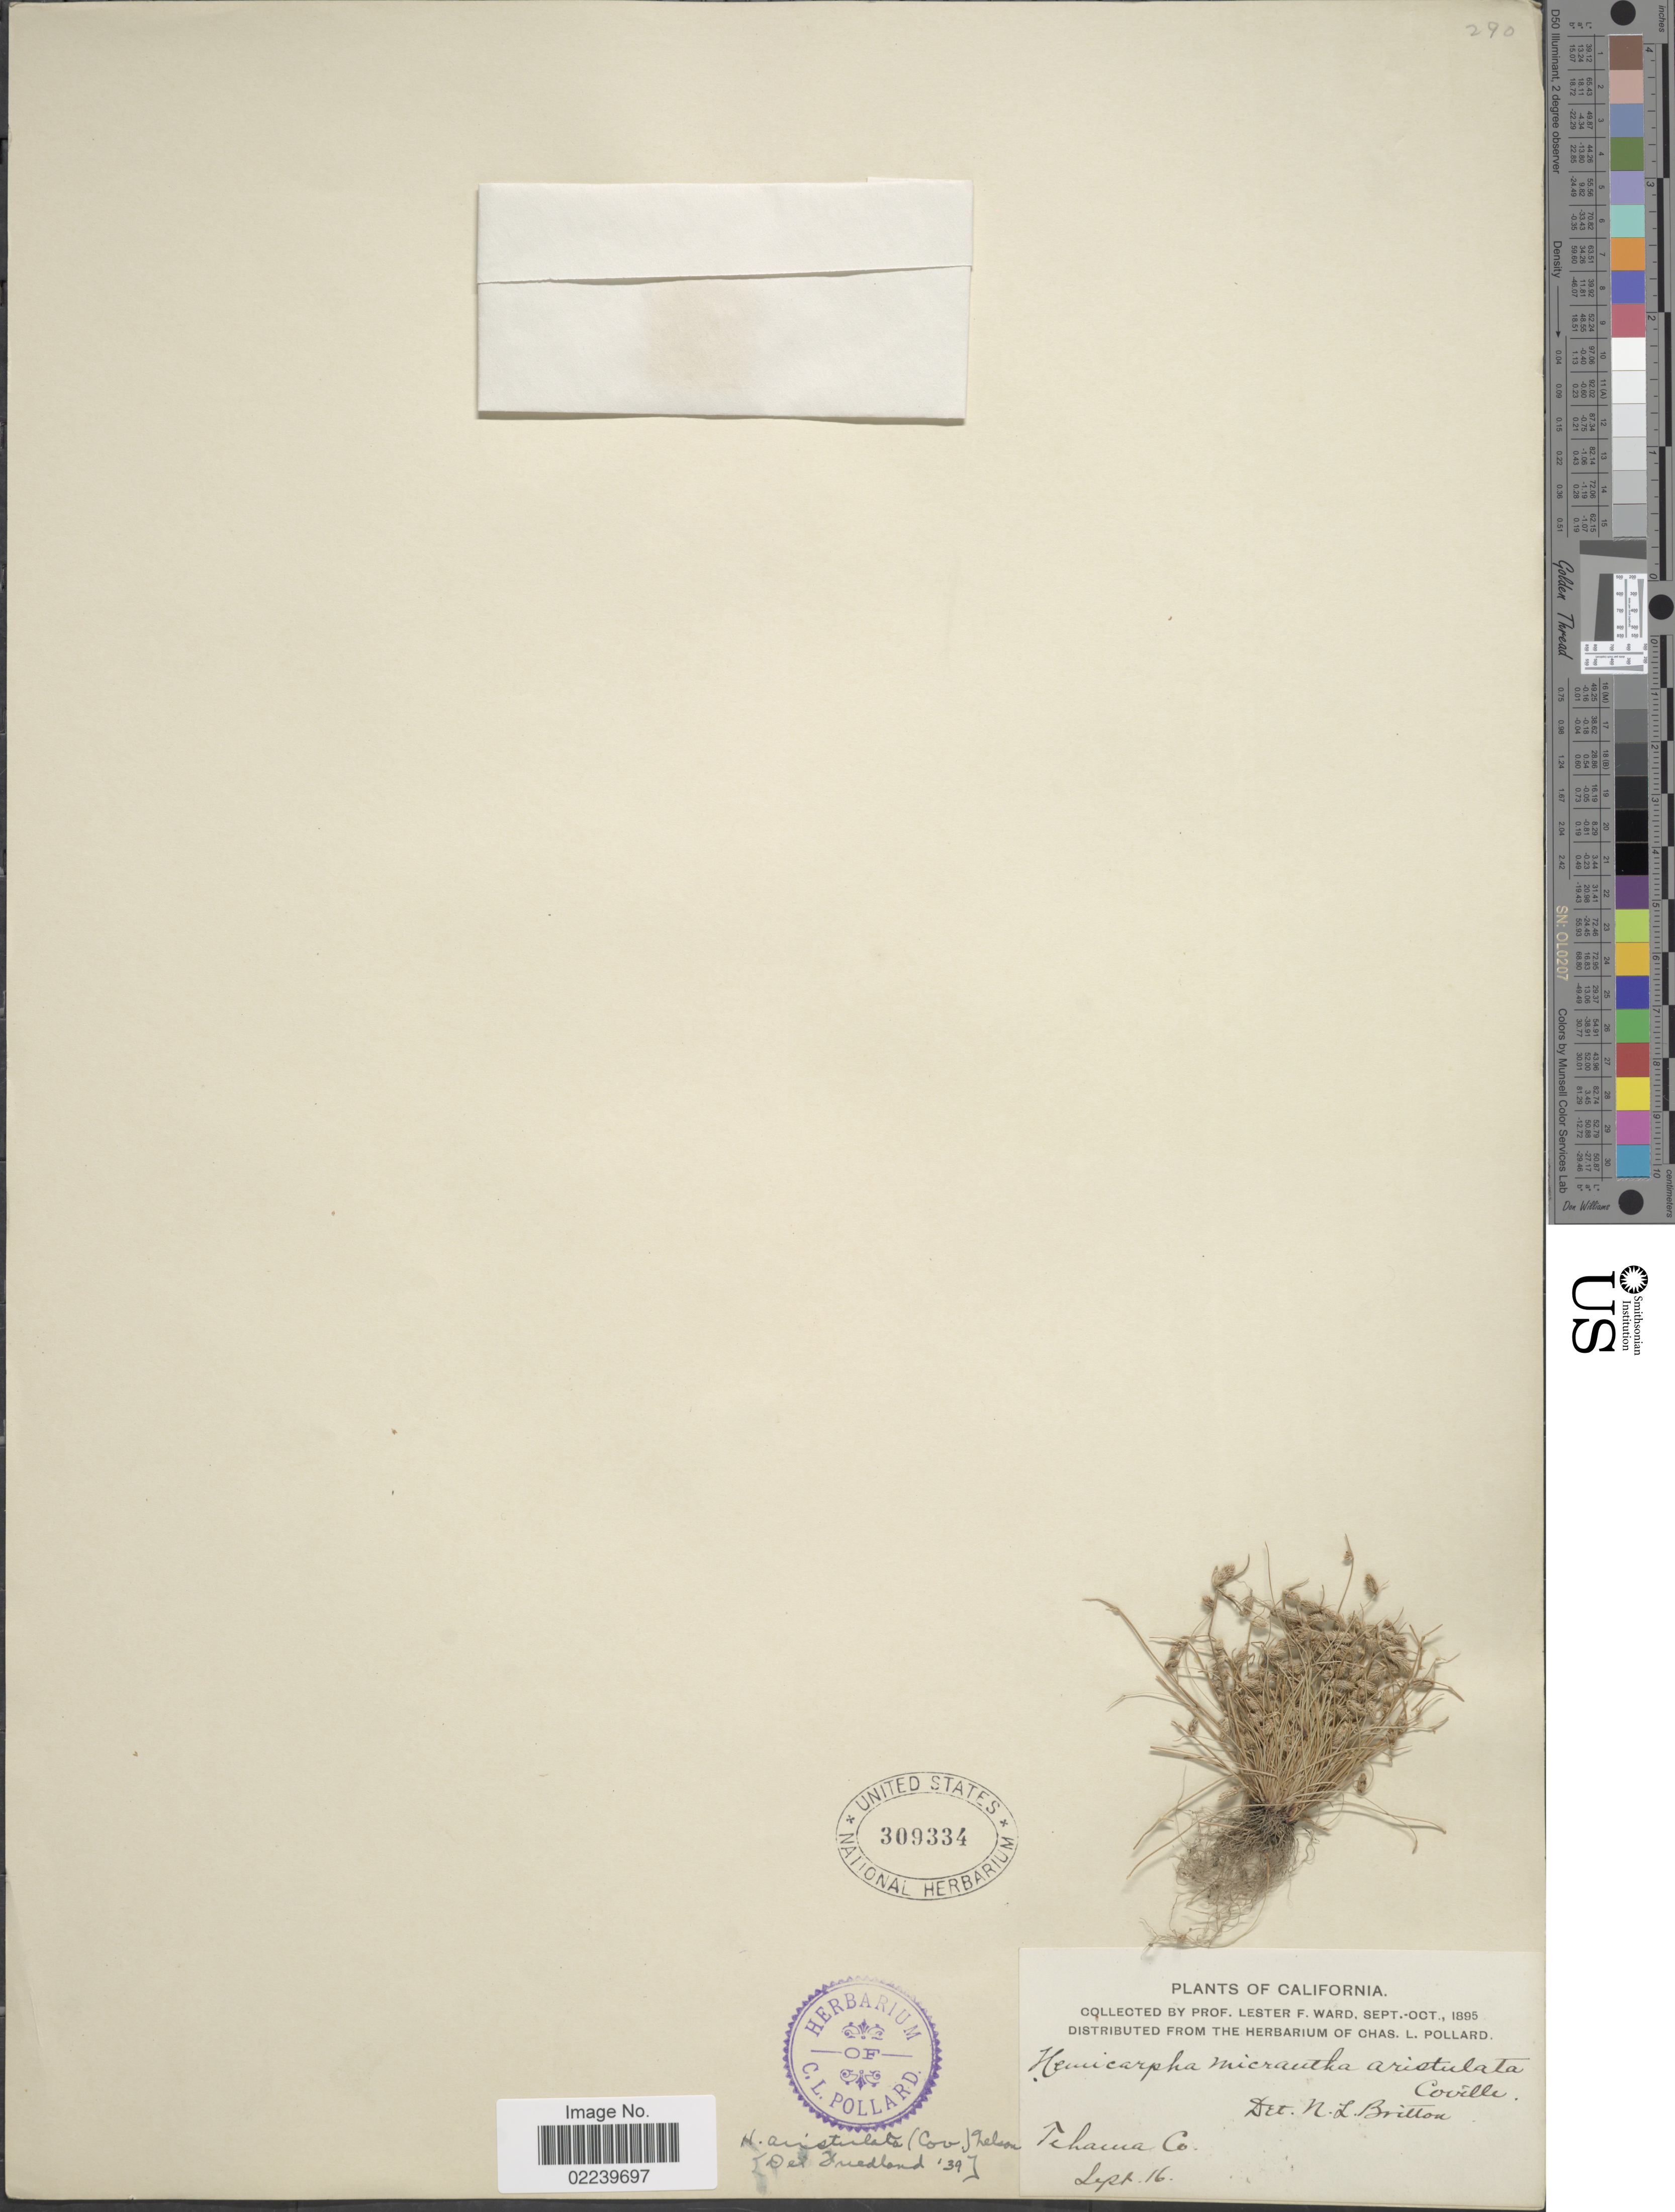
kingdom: Plantae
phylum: Tracheophyta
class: Liliopsida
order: Poales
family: Cyperaceae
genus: Cyperus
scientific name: Cyperus aristulatus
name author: (Coville) Bauters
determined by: Strong, M. T., (US), Smithsonian Institution - National Museum of Natural History (UNITED STATES)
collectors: L. F. Ward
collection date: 1895-09-16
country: United States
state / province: California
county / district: Tehama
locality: Tehama Co.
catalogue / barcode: US 309334